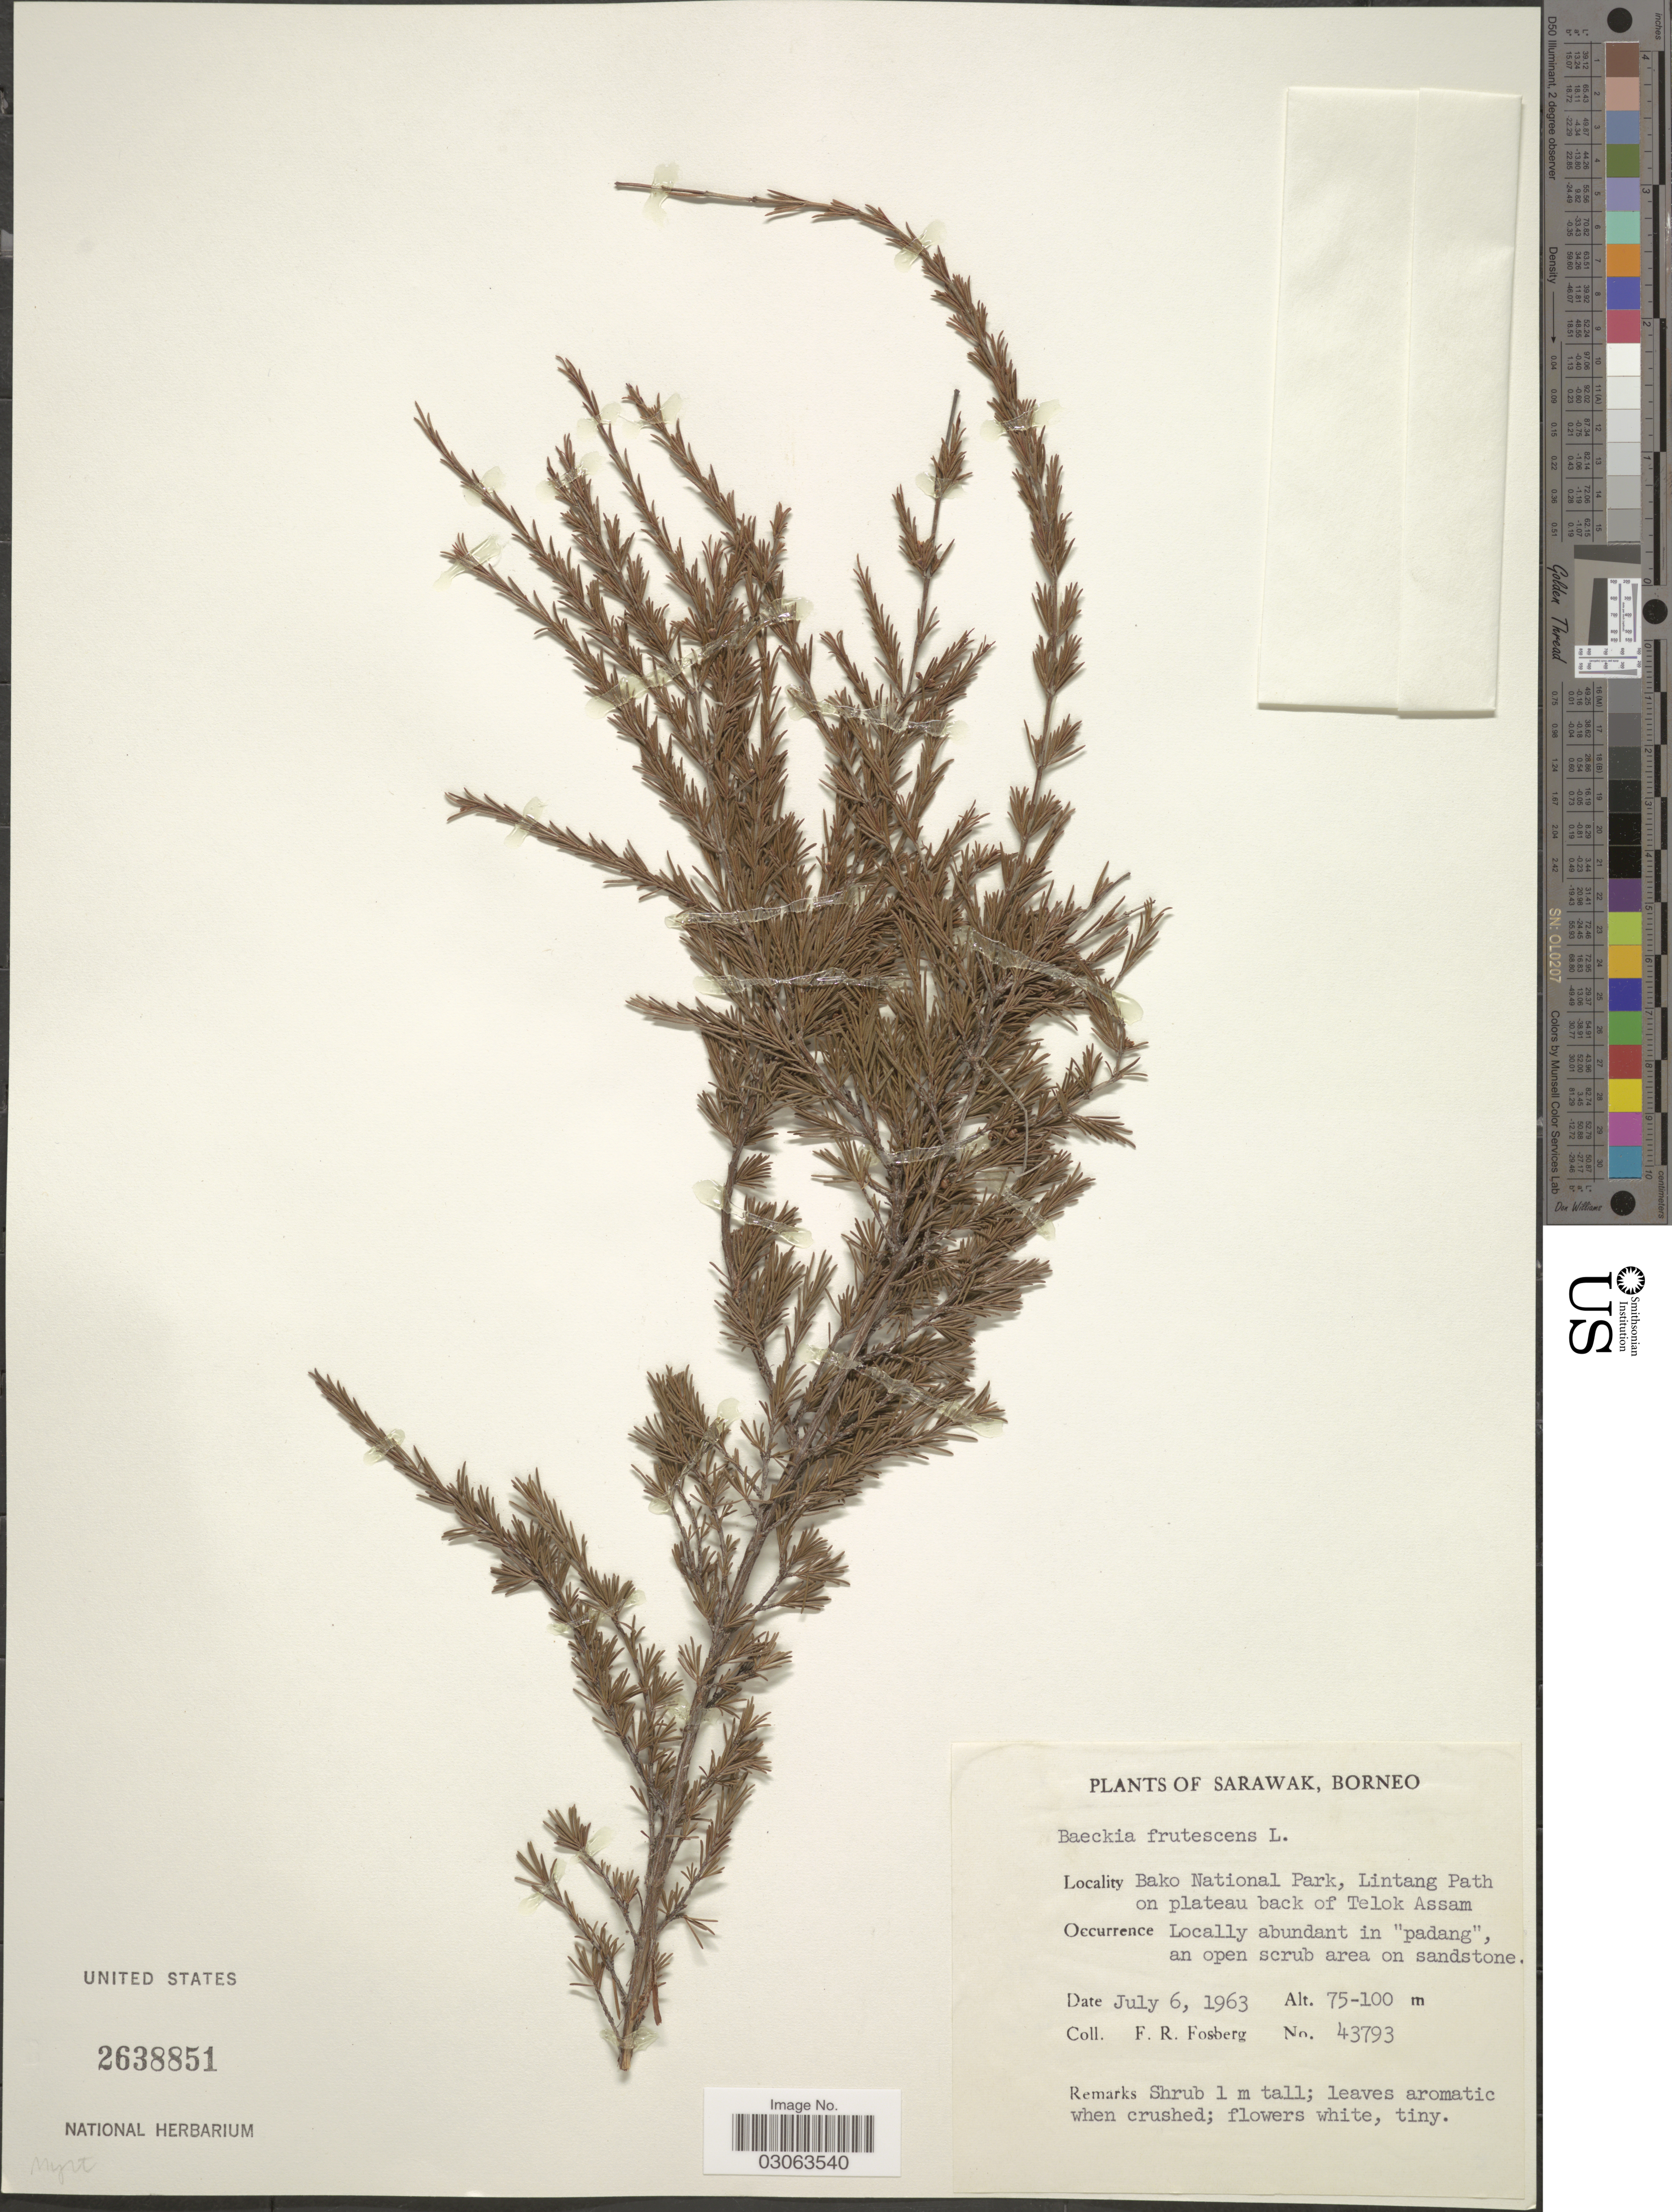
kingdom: Plantae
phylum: Tracheophyta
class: Magnoliopsida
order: Myrtales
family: Myrtaceae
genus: Baeckea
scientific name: Baeckea frutescens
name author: L.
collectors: F. R. Fosberg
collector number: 43793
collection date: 1963-07-06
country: Malaysia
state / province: Sarawak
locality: Borneo. Bako National Park, Lintang Path on plateau back of Telok Assam.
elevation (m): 75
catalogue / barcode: US 2638851